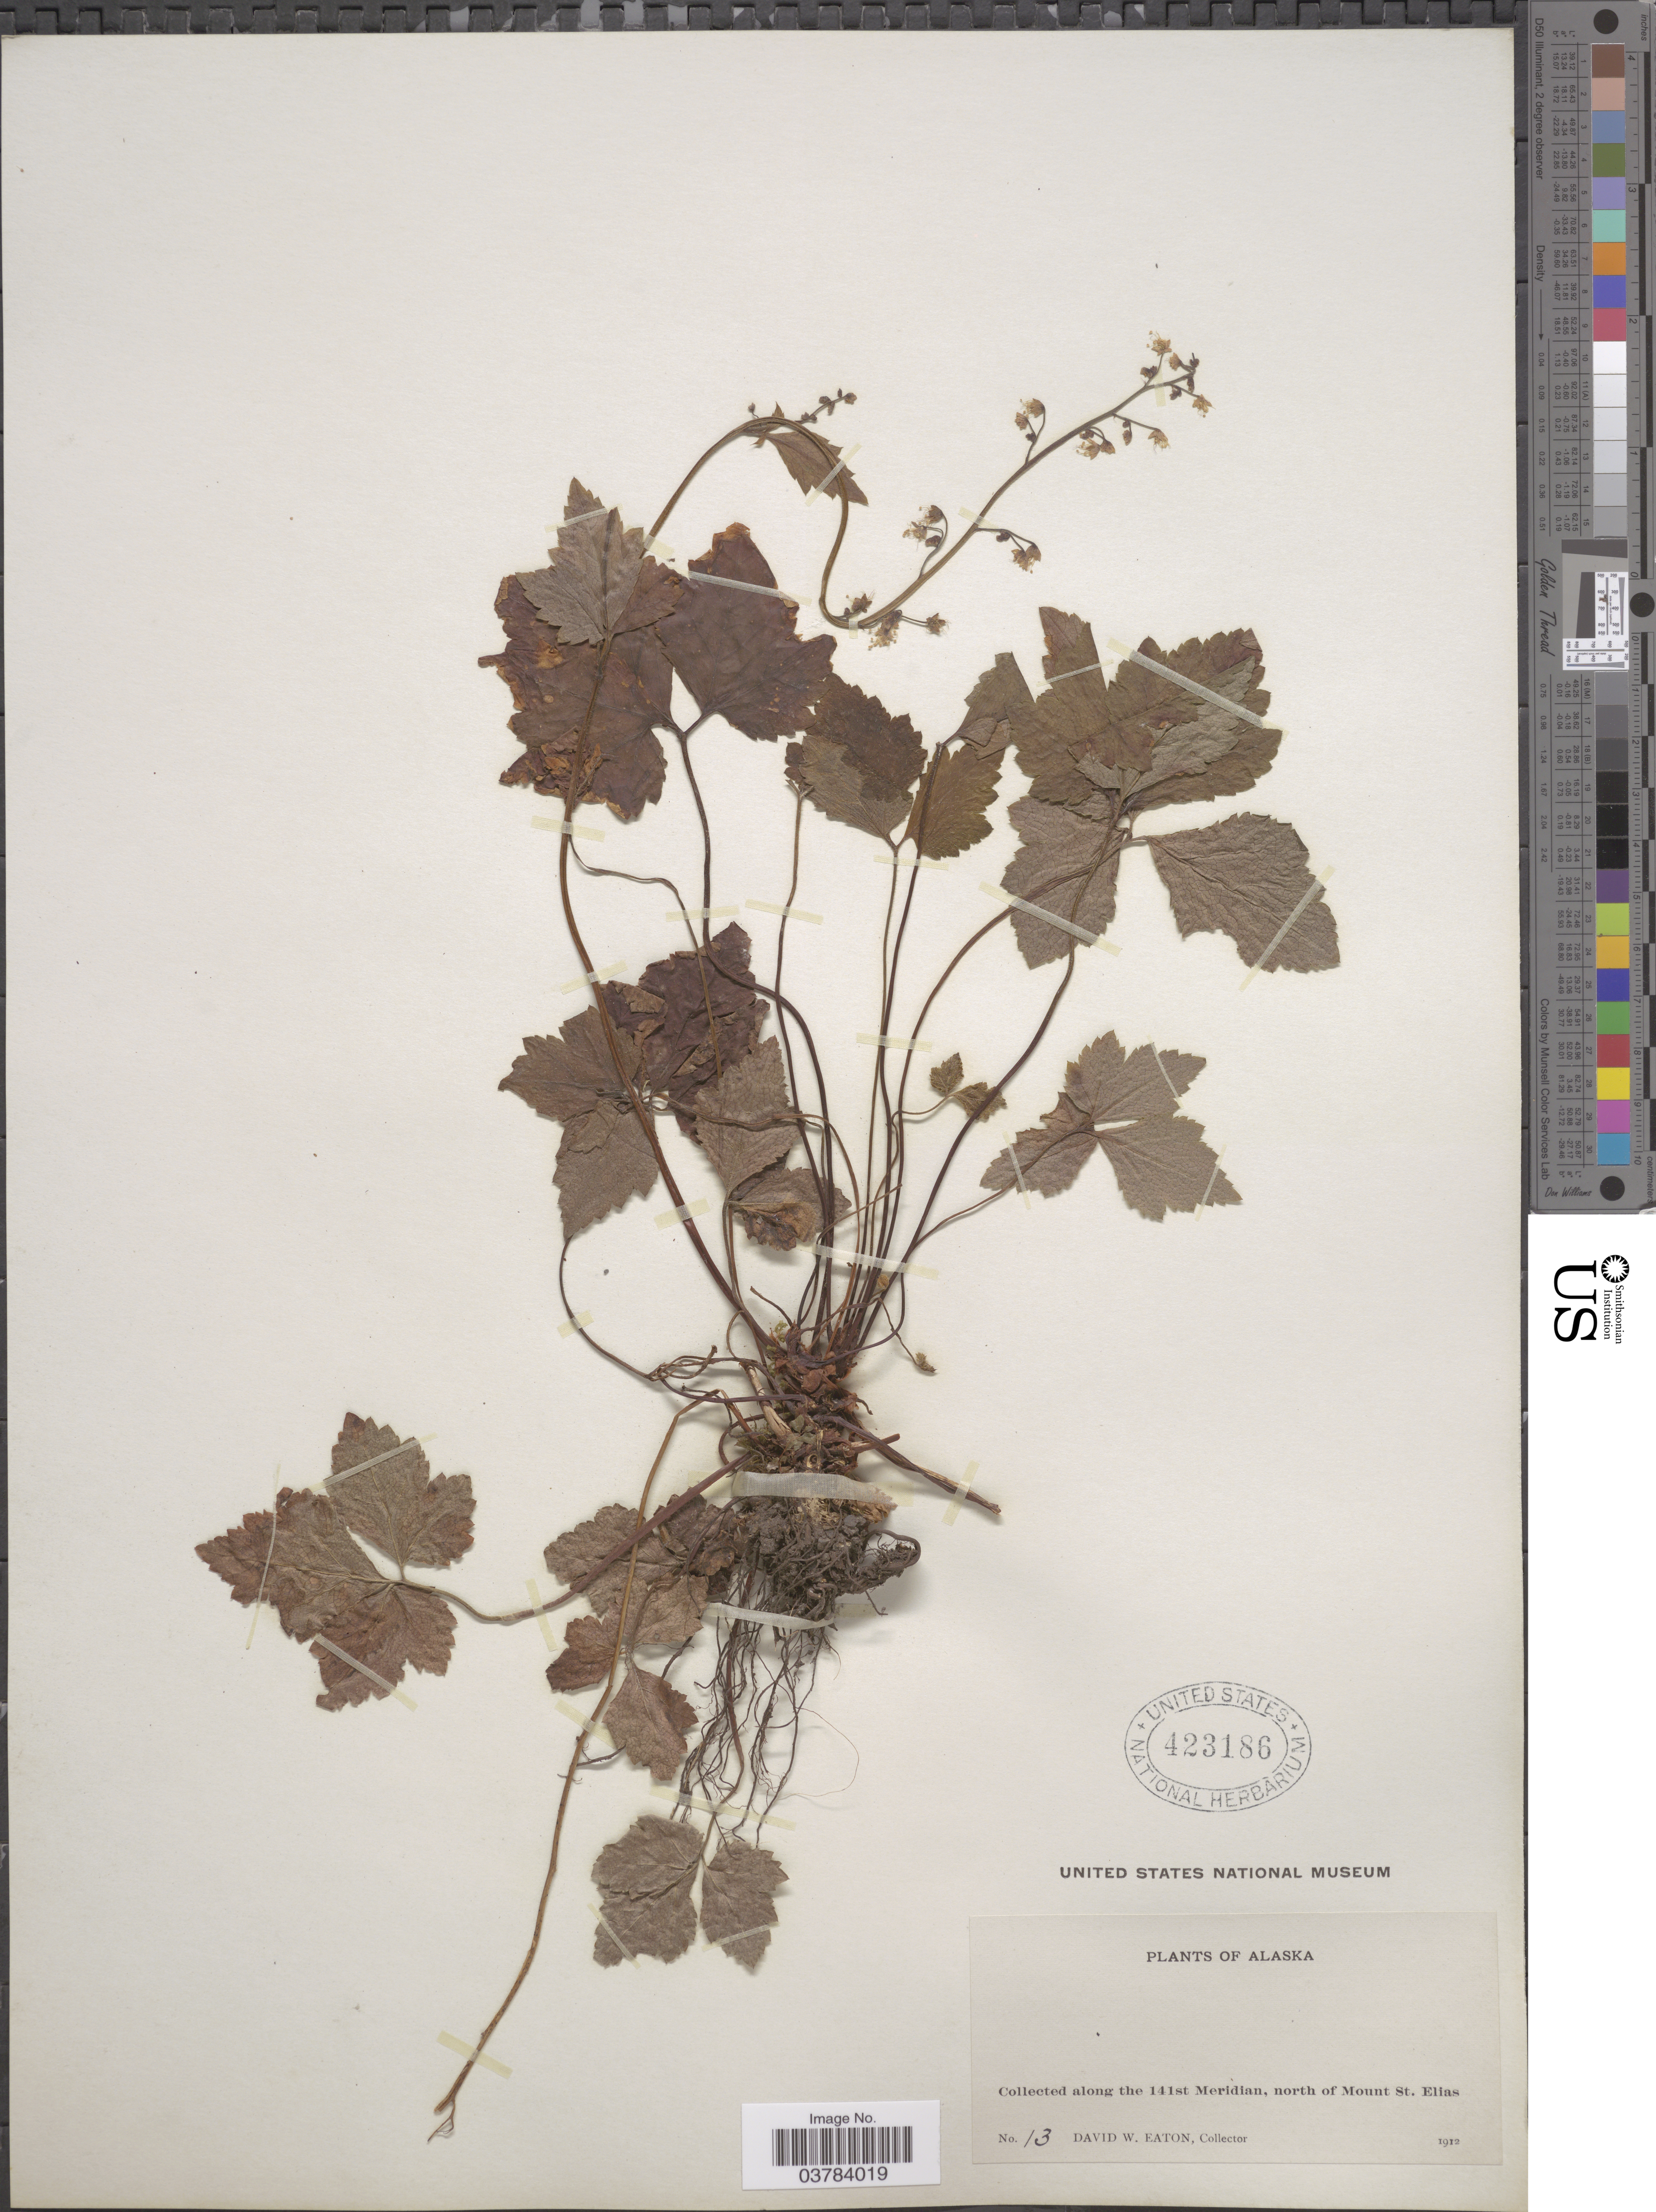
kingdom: Plantae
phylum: Tracheophyta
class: Magnoliopsida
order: Saxifragales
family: Saxifragaceae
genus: Tiarella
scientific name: Tiarella trifoliata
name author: L.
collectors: D. Eaton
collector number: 13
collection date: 1912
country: United States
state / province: Alaska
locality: Along the 141st Meridian, north of Mount St. Elias.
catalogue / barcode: US 423186